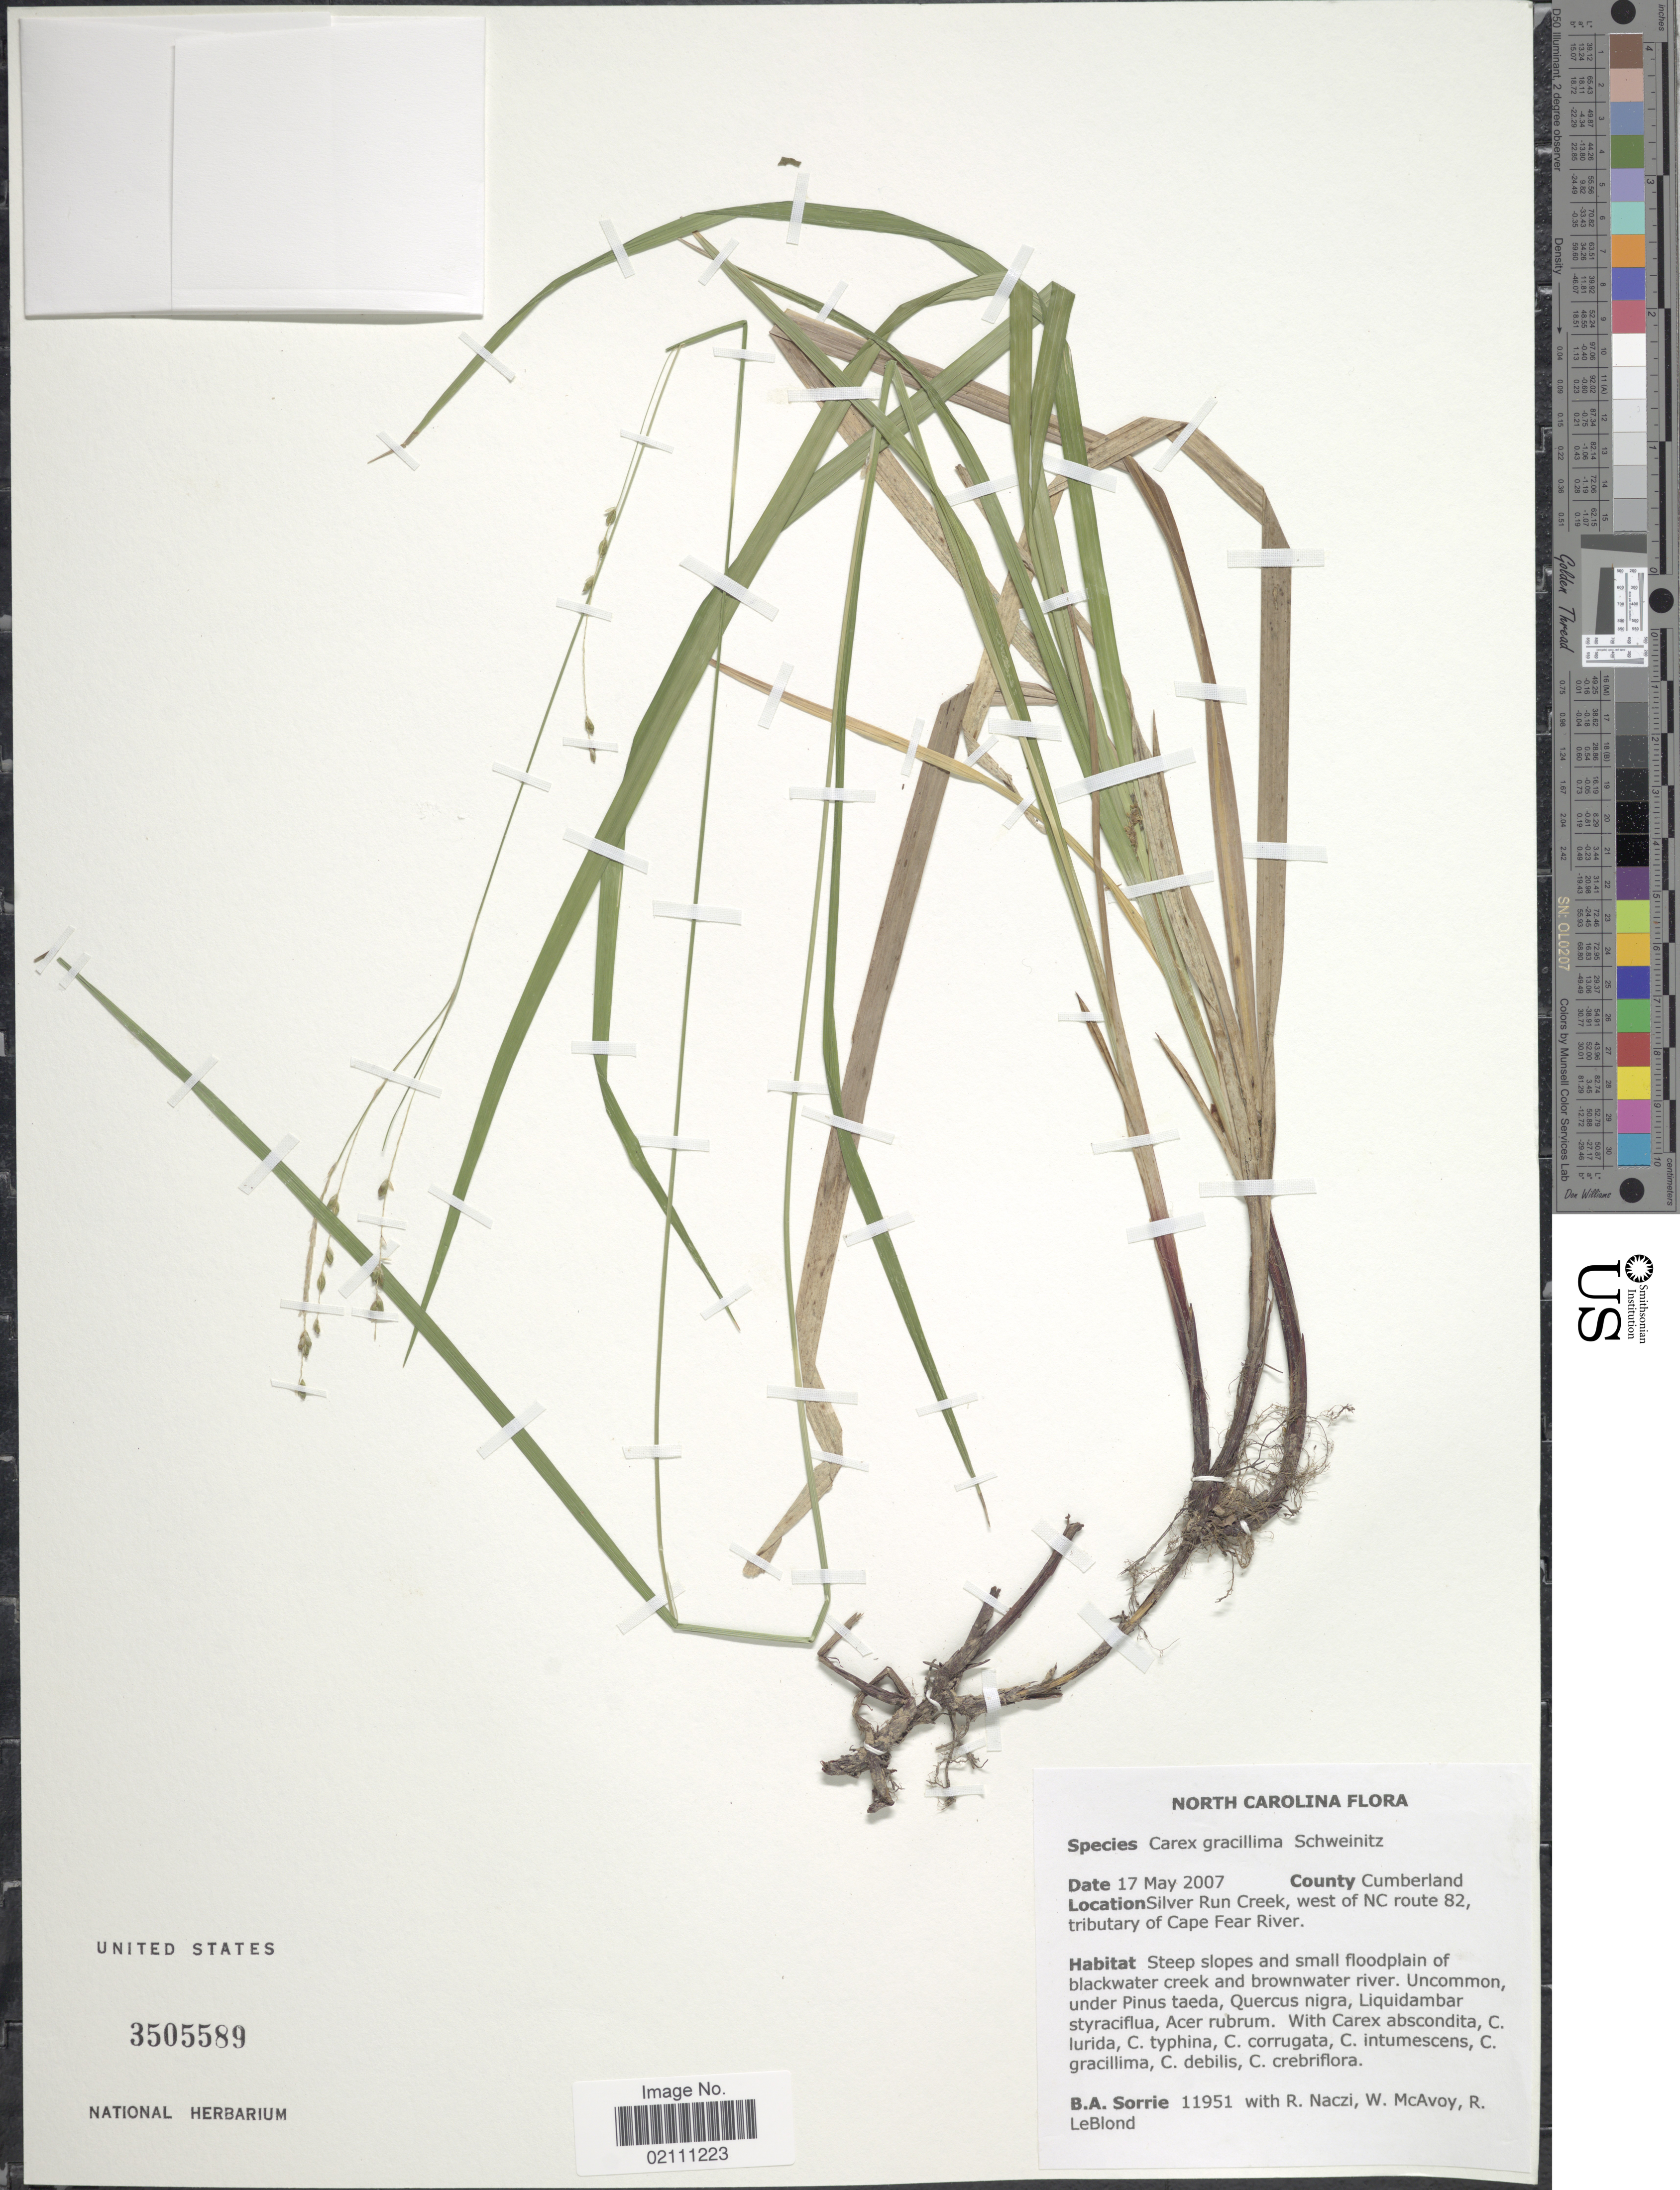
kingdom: Plantae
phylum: Tracheophyta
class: Liliopsida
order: Poales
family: Cyperaceae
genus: Carex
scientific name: Carex gracillima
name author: Schwein.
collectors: B. Sorrie, R. F. C. Naczi, W. McAvoy & R. J. LeBlond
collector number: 11951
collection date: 2007-05-17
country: United States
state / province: North Carolina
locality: County Cumberland, Silver Run Creek, west of NC route 82, tributary of Cape Fear River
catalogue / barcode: US 3505589